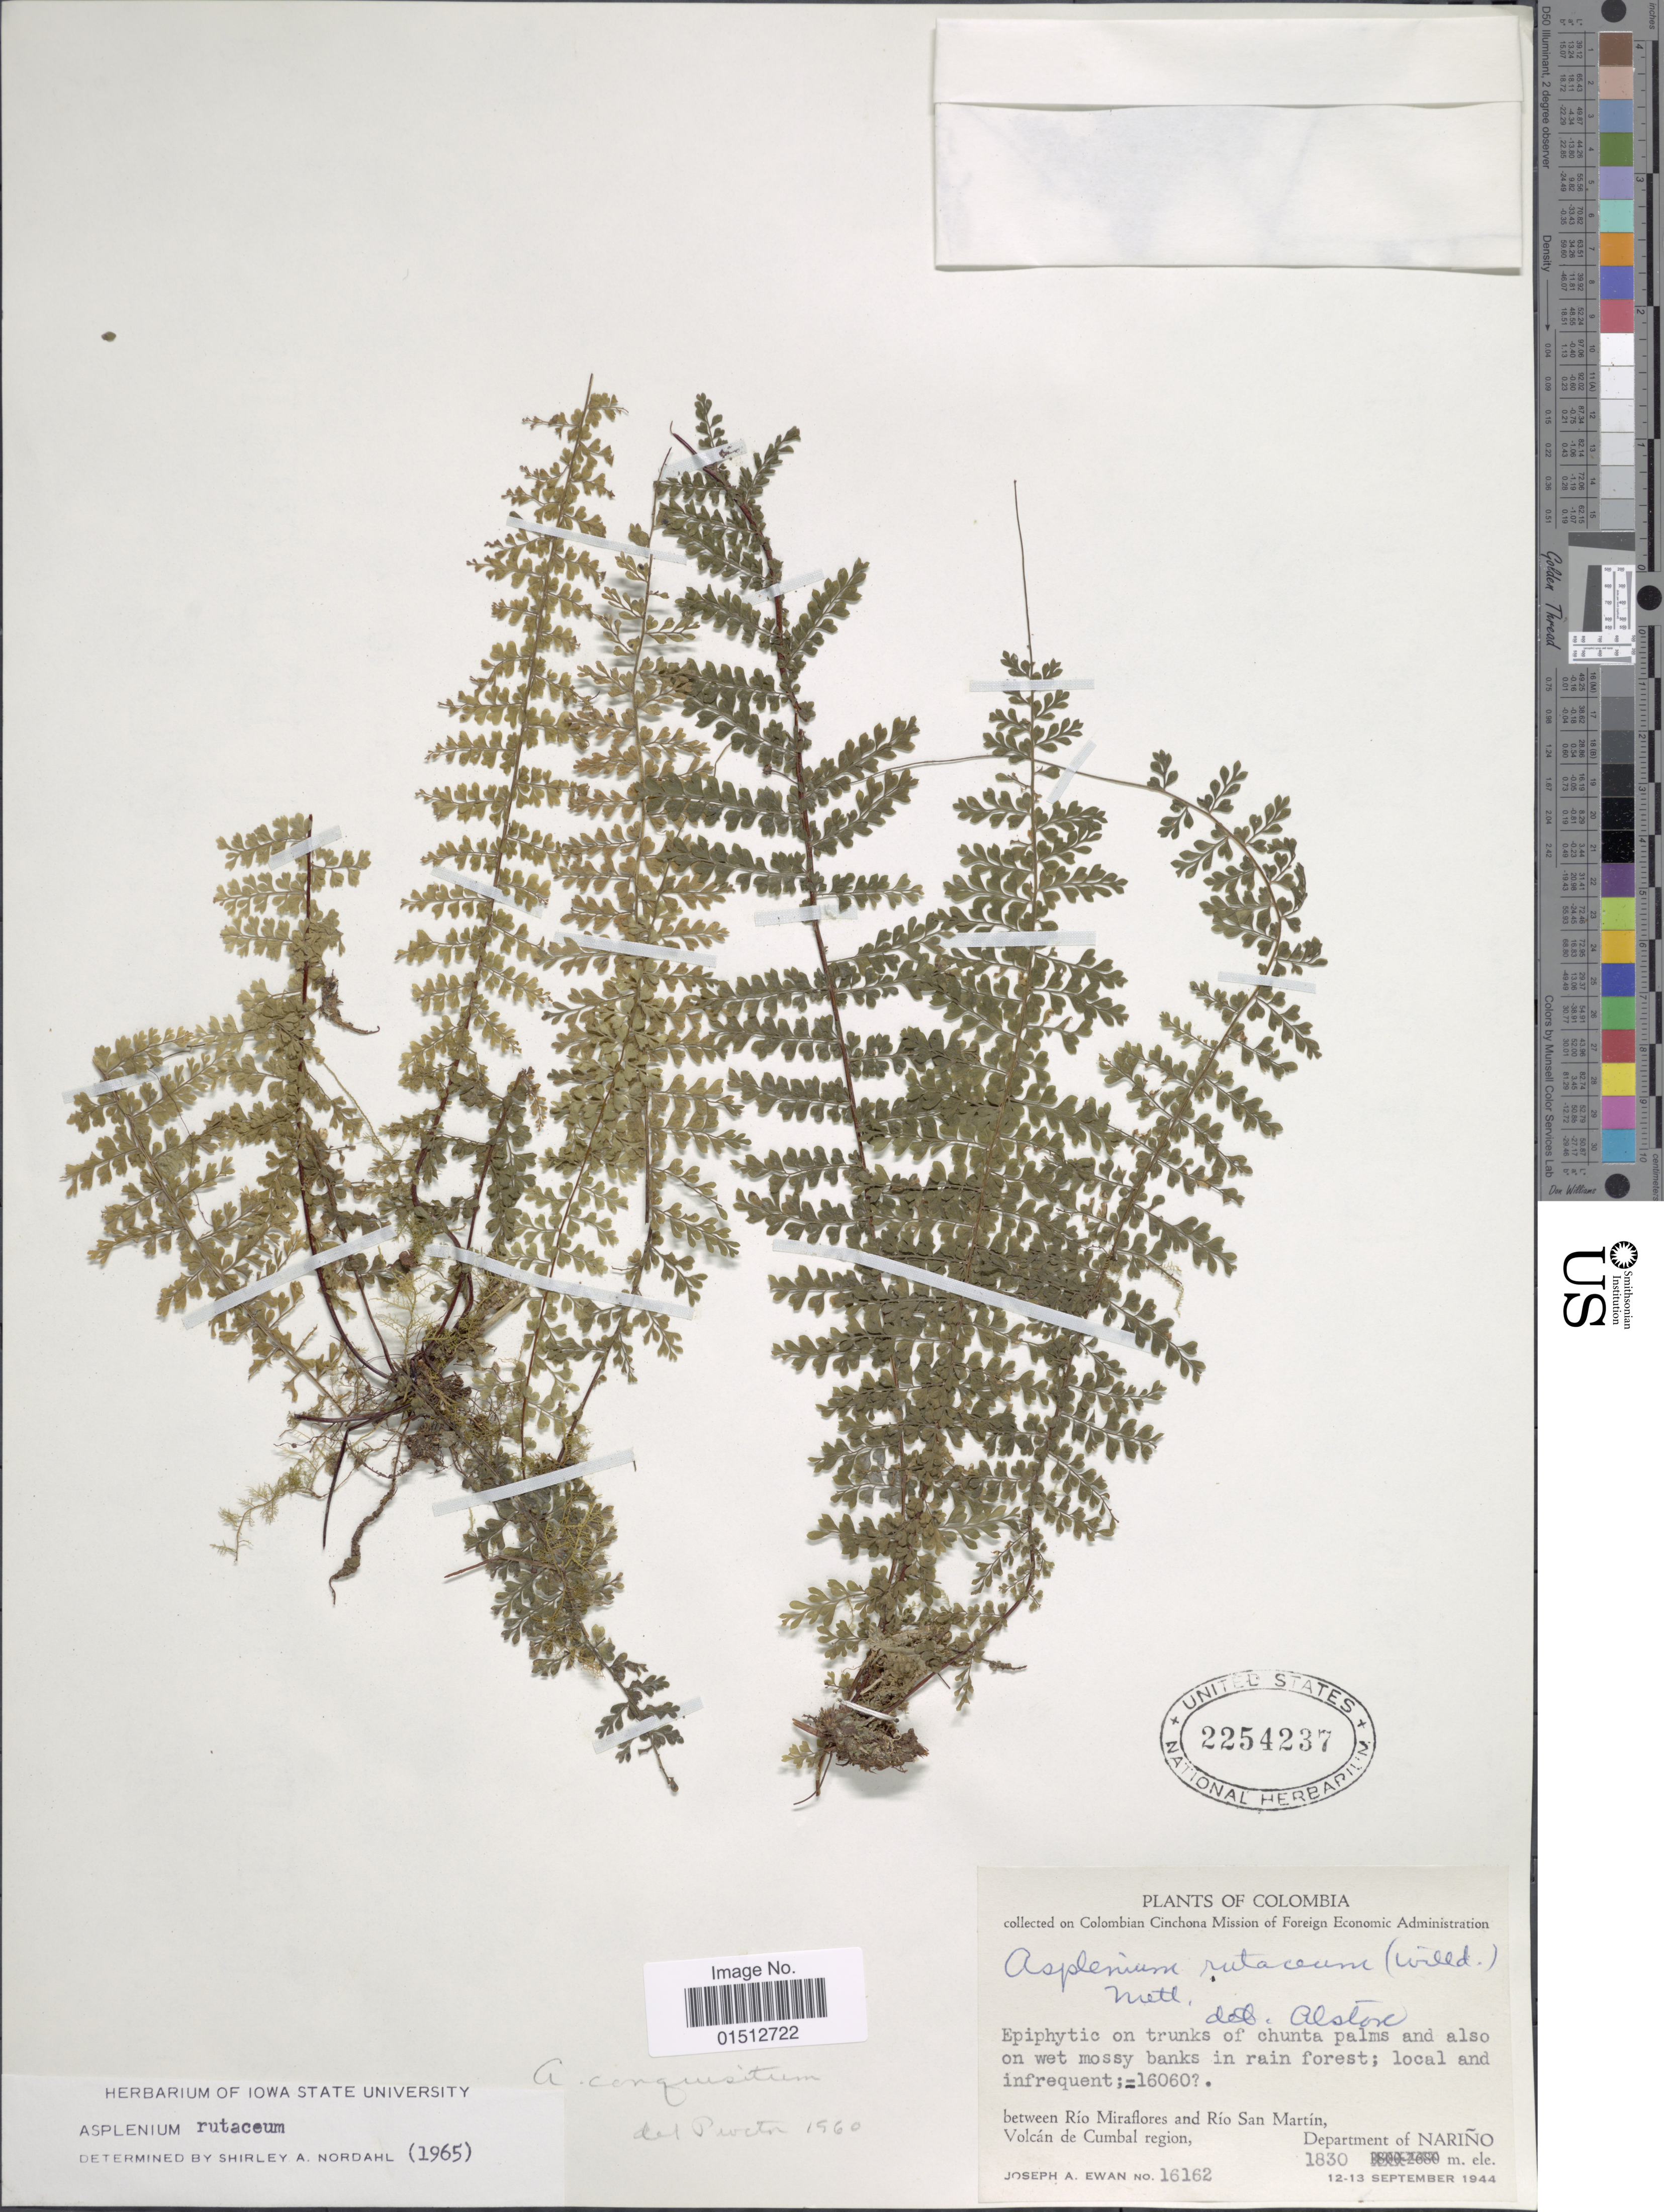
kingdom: Plantae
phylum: Tracheophyta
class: Polypodiopsida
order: Polypodiales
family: Aspleniaceae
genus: Asplenium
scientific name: Asplenium rutaceum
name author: (Willd.) Mett.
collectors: J. A. Ewan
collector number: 16152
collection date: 1944-09-12/1944-09-13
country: Colombia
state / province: Nariño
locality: Colombia, between Rio Miraflores and Rio San Martin, Volcan de Cumbal region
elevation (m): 1830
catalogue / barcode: US 2254237